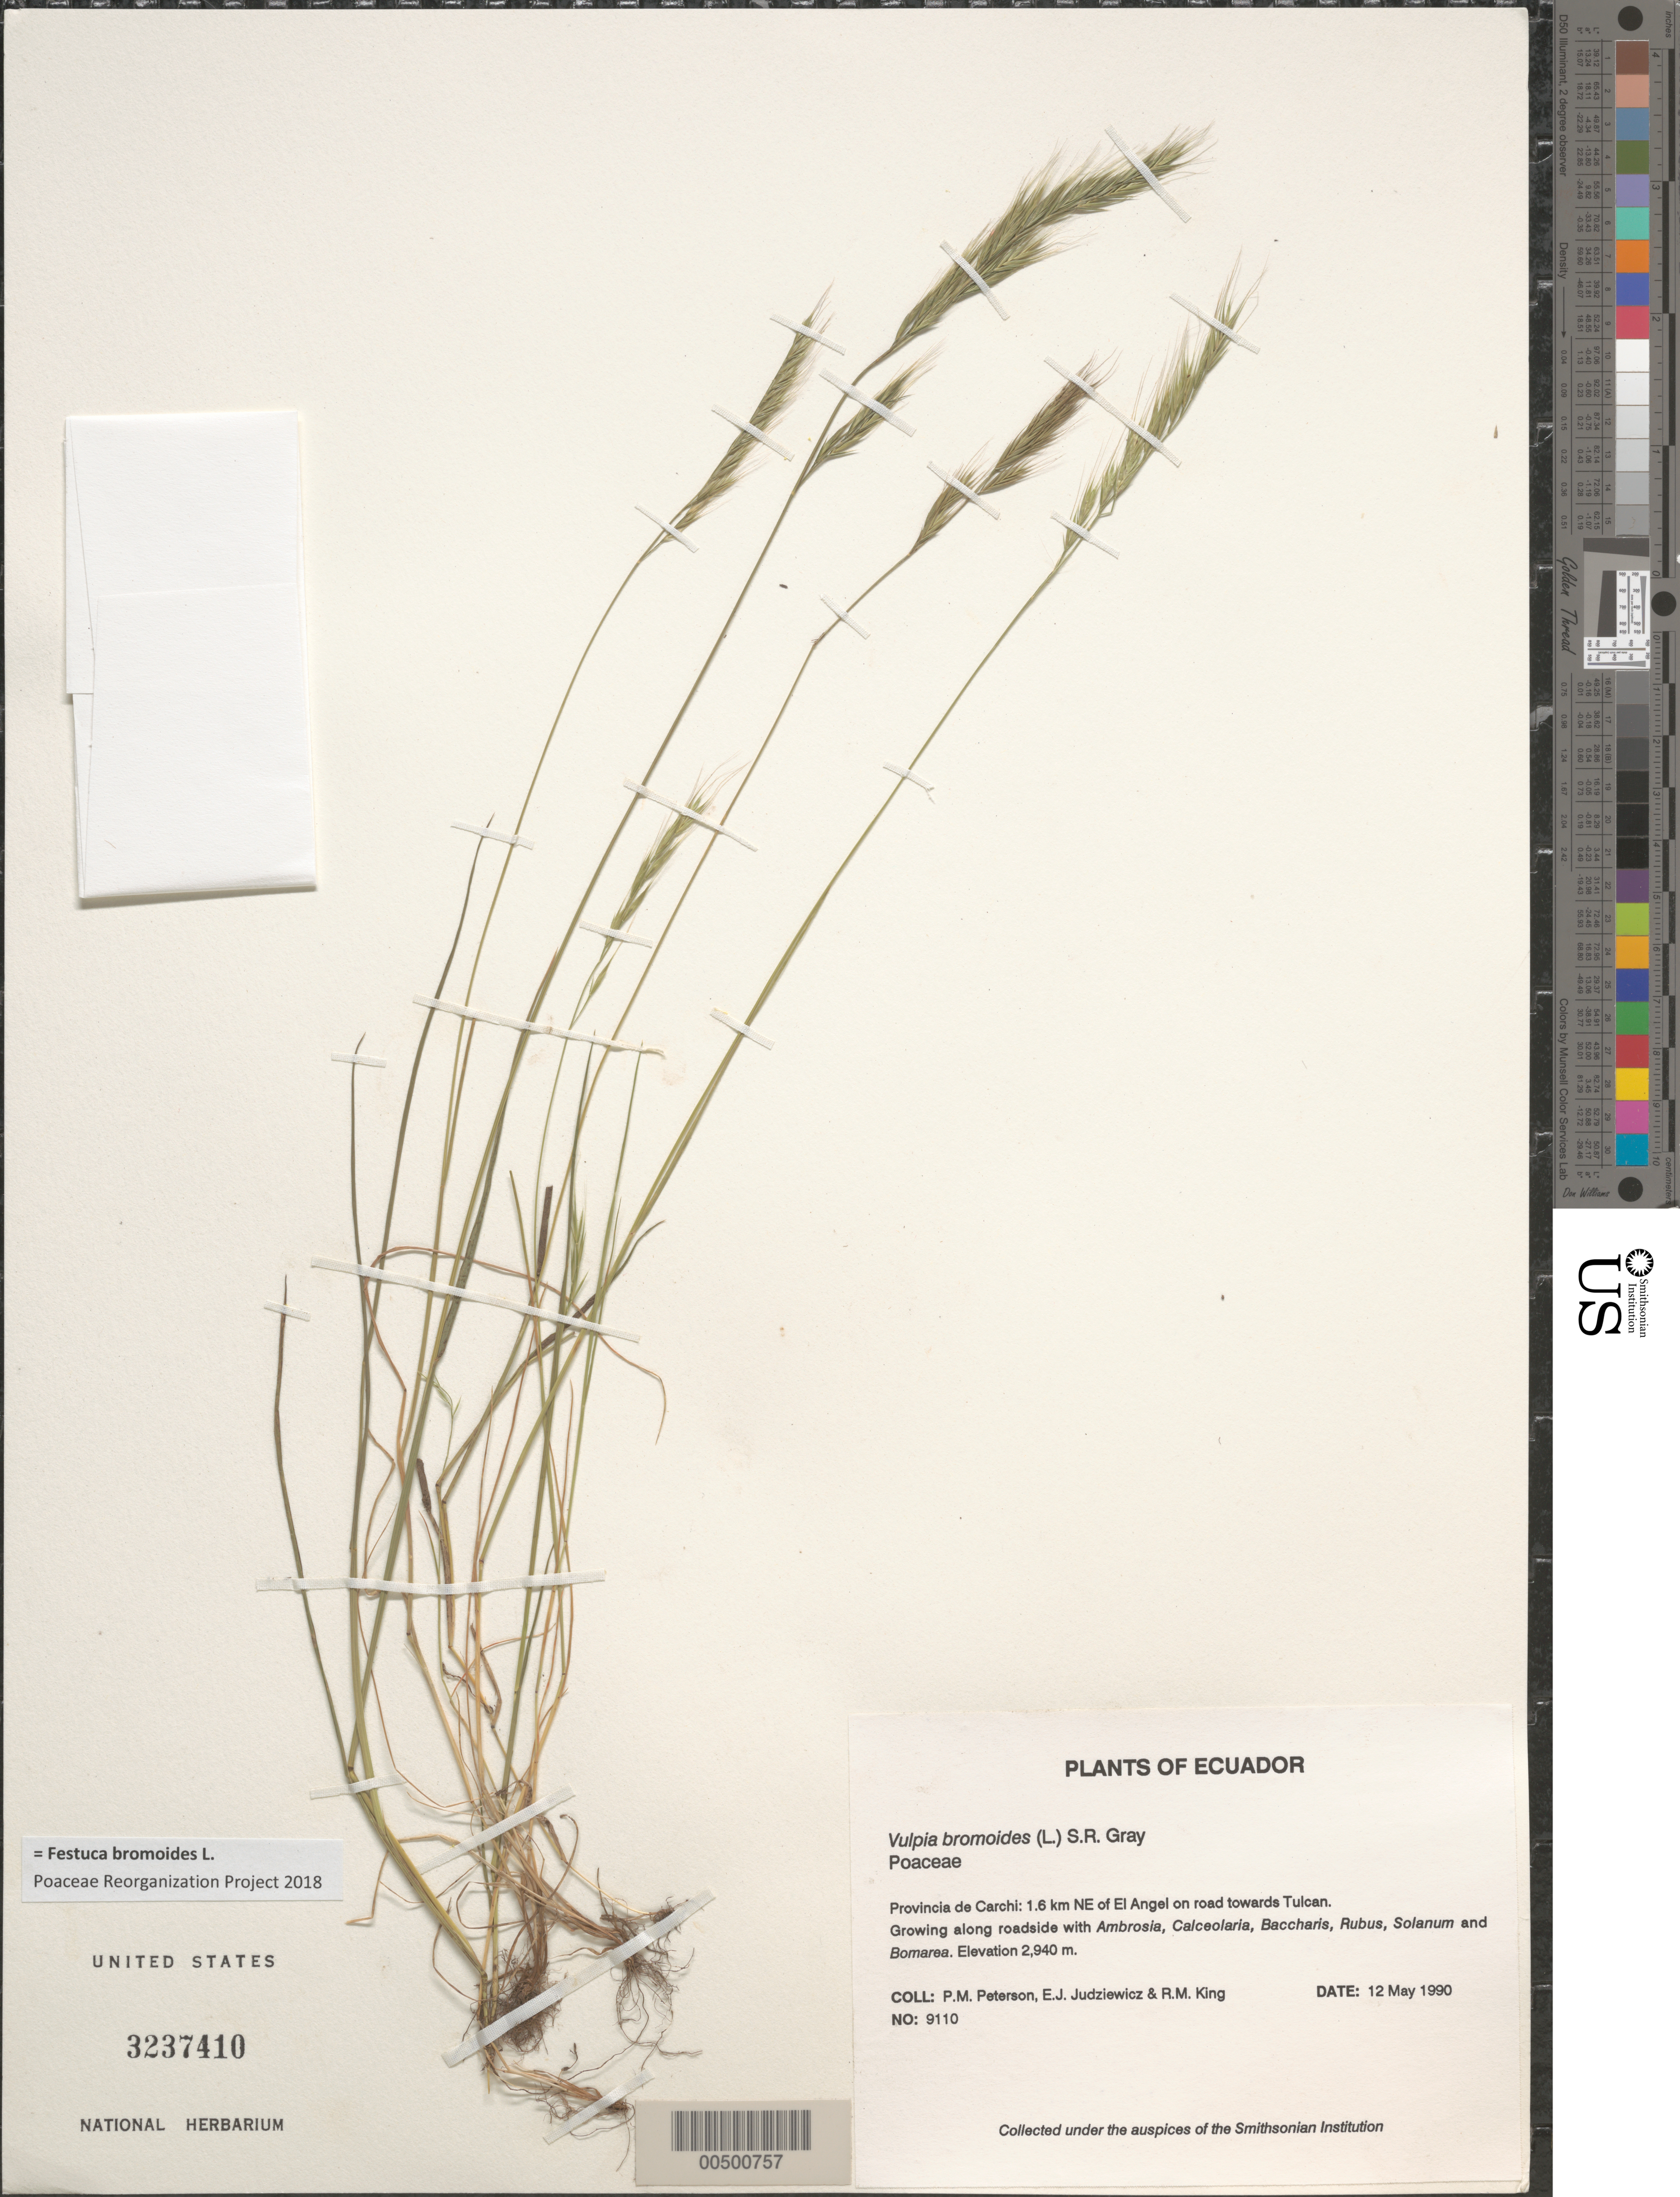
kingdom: Plantae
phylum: Tracheophyta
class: Liliopsida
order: Poales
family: Poaceae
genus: Festuca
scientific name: Festuca bromoides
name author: L.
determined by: Poaceae Reorganization Project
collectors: P. M. Peterson, E. J. Judziewicz & R. M. King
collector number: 09110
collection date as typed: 12 May 1990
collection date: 1990-05-12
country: Ecuador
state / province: Carchi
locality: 1.6 km NE of El Angel on road towards Tulcan.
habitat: Growing along roadside with Ambrosia, Calceolaria, Baccharis, Rubus, Solanum and Bomarea.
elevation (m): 2940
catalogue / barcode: US 3237410